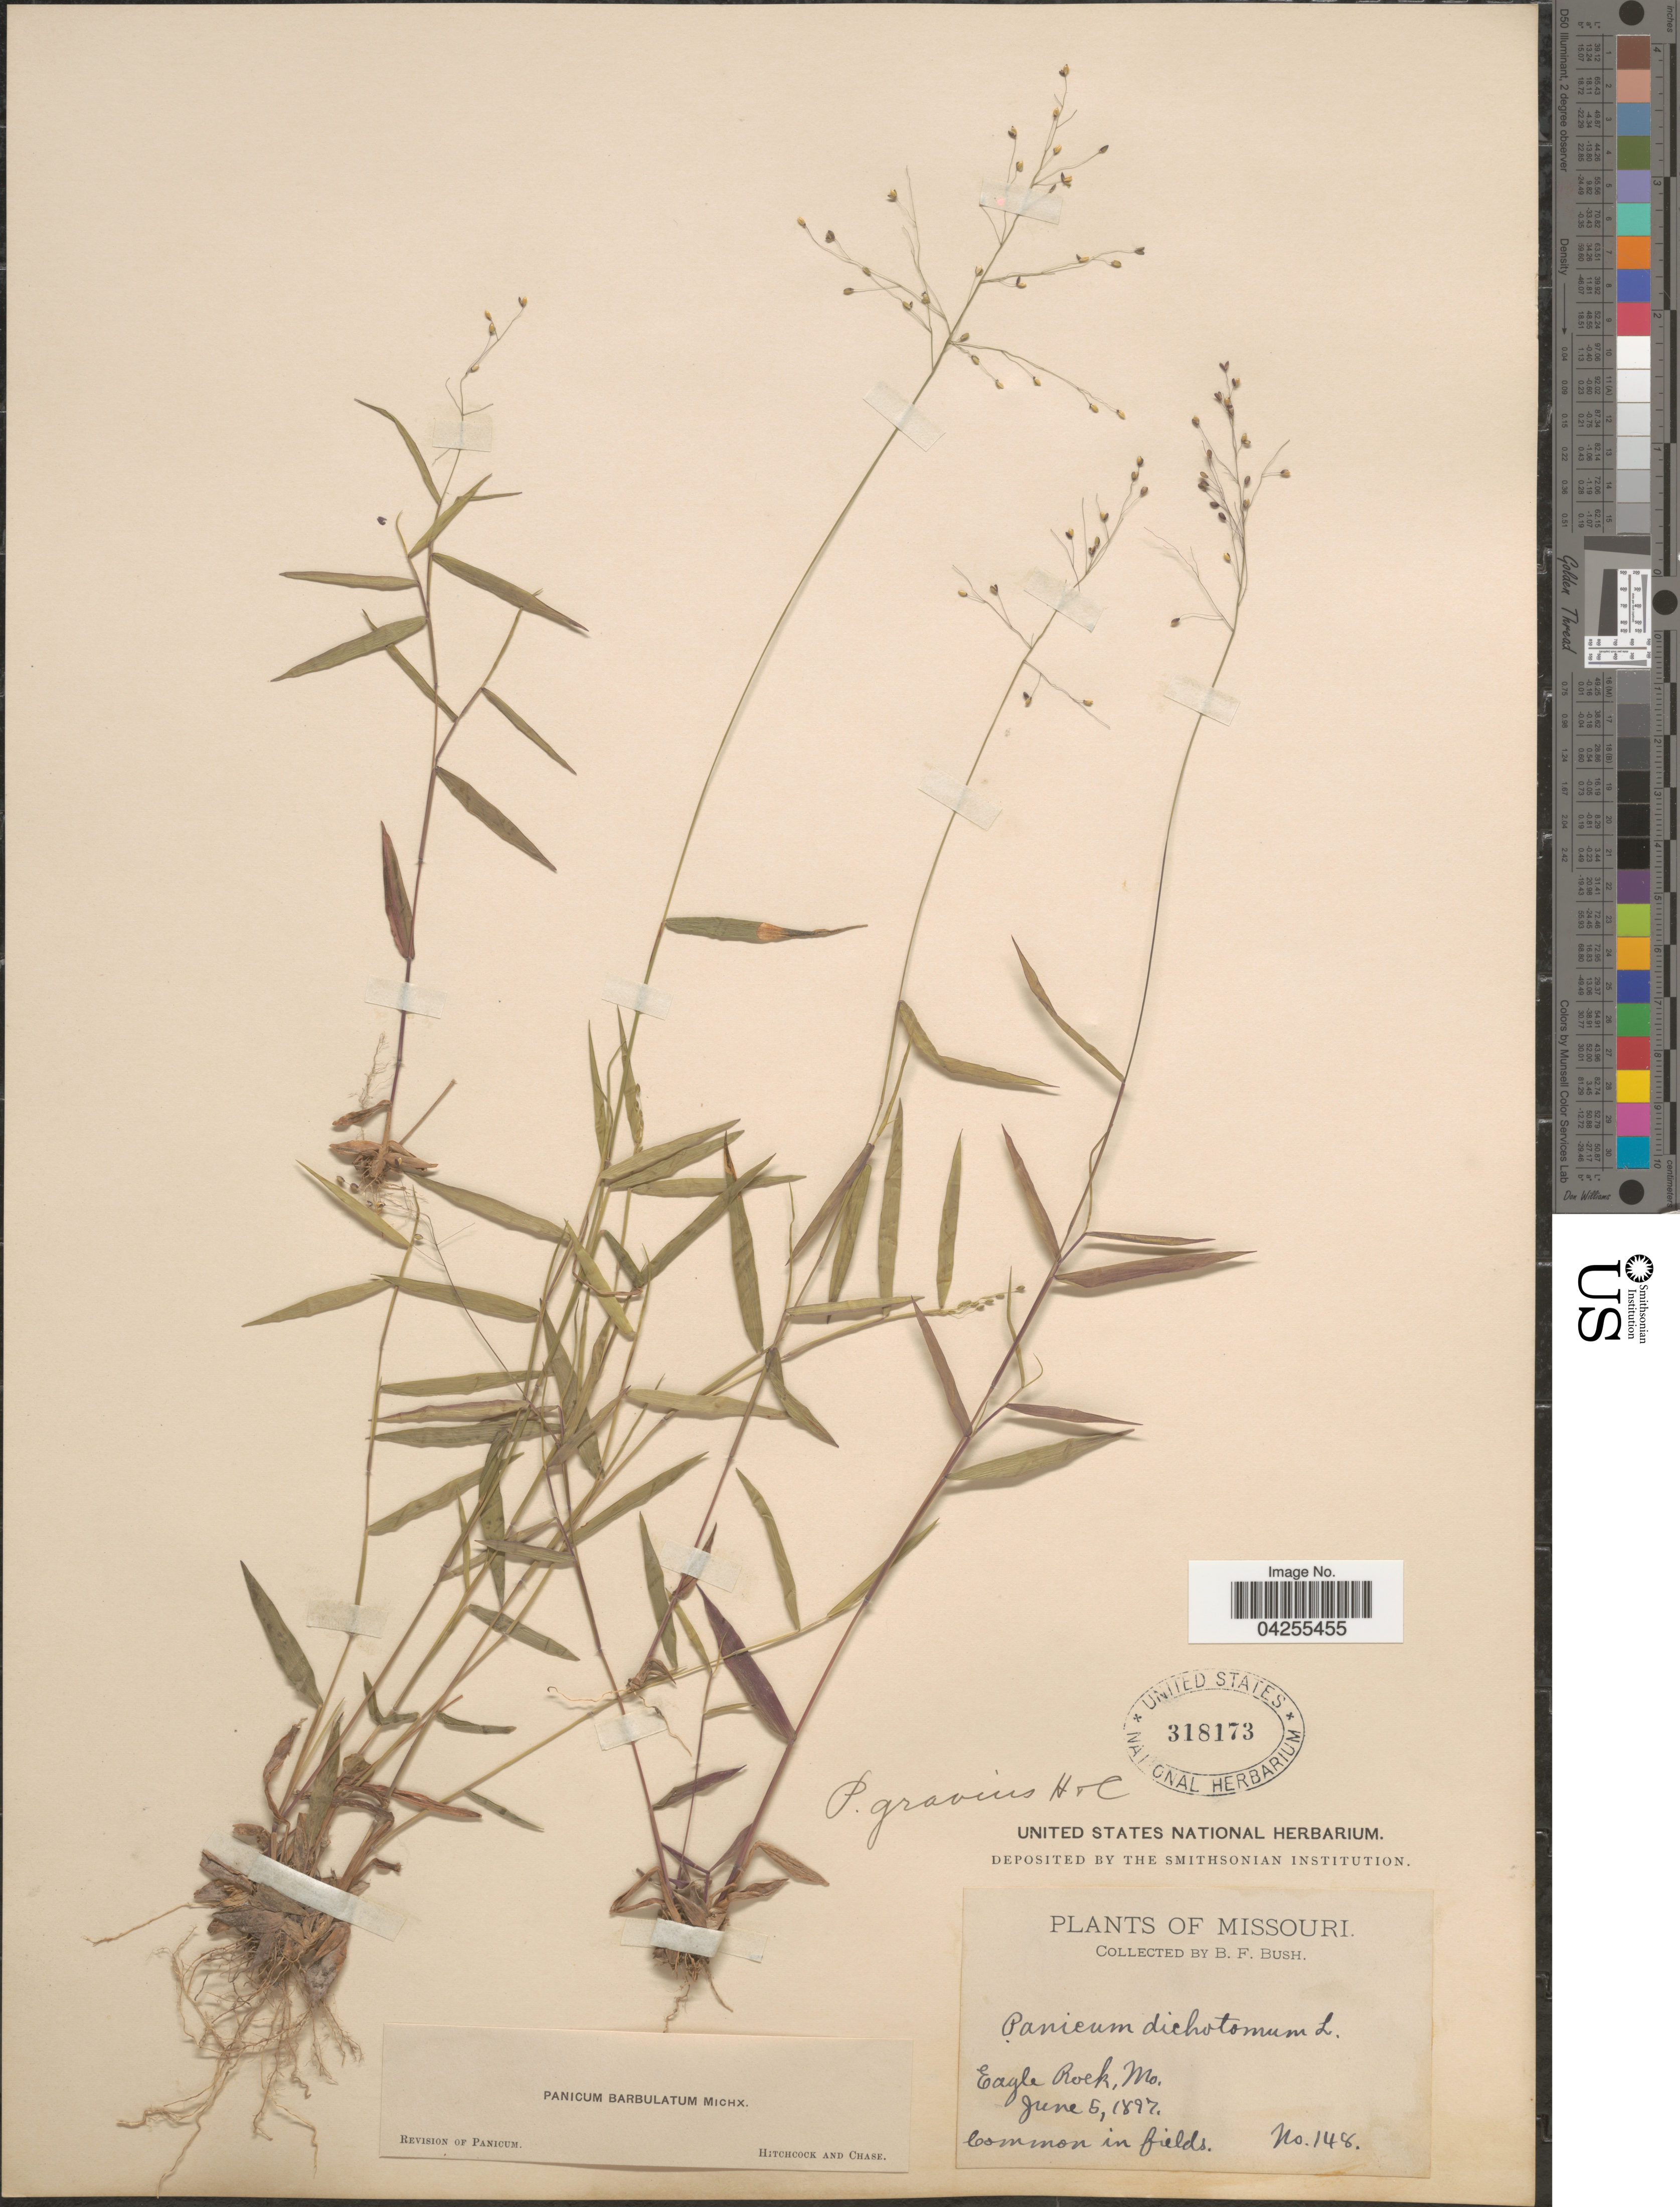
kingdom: Plantae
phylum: Tracheophyta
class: Liliopsida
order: Poales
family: Poaceae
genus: Dichanthelium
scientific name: Dichanthelium dichotomum var. dichotomum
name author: (L.) Gould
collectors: B. F. Bush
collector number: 148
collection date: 1897-06-05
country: United States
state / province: Missouri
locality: Eagle Rock.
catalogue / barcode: US 318173